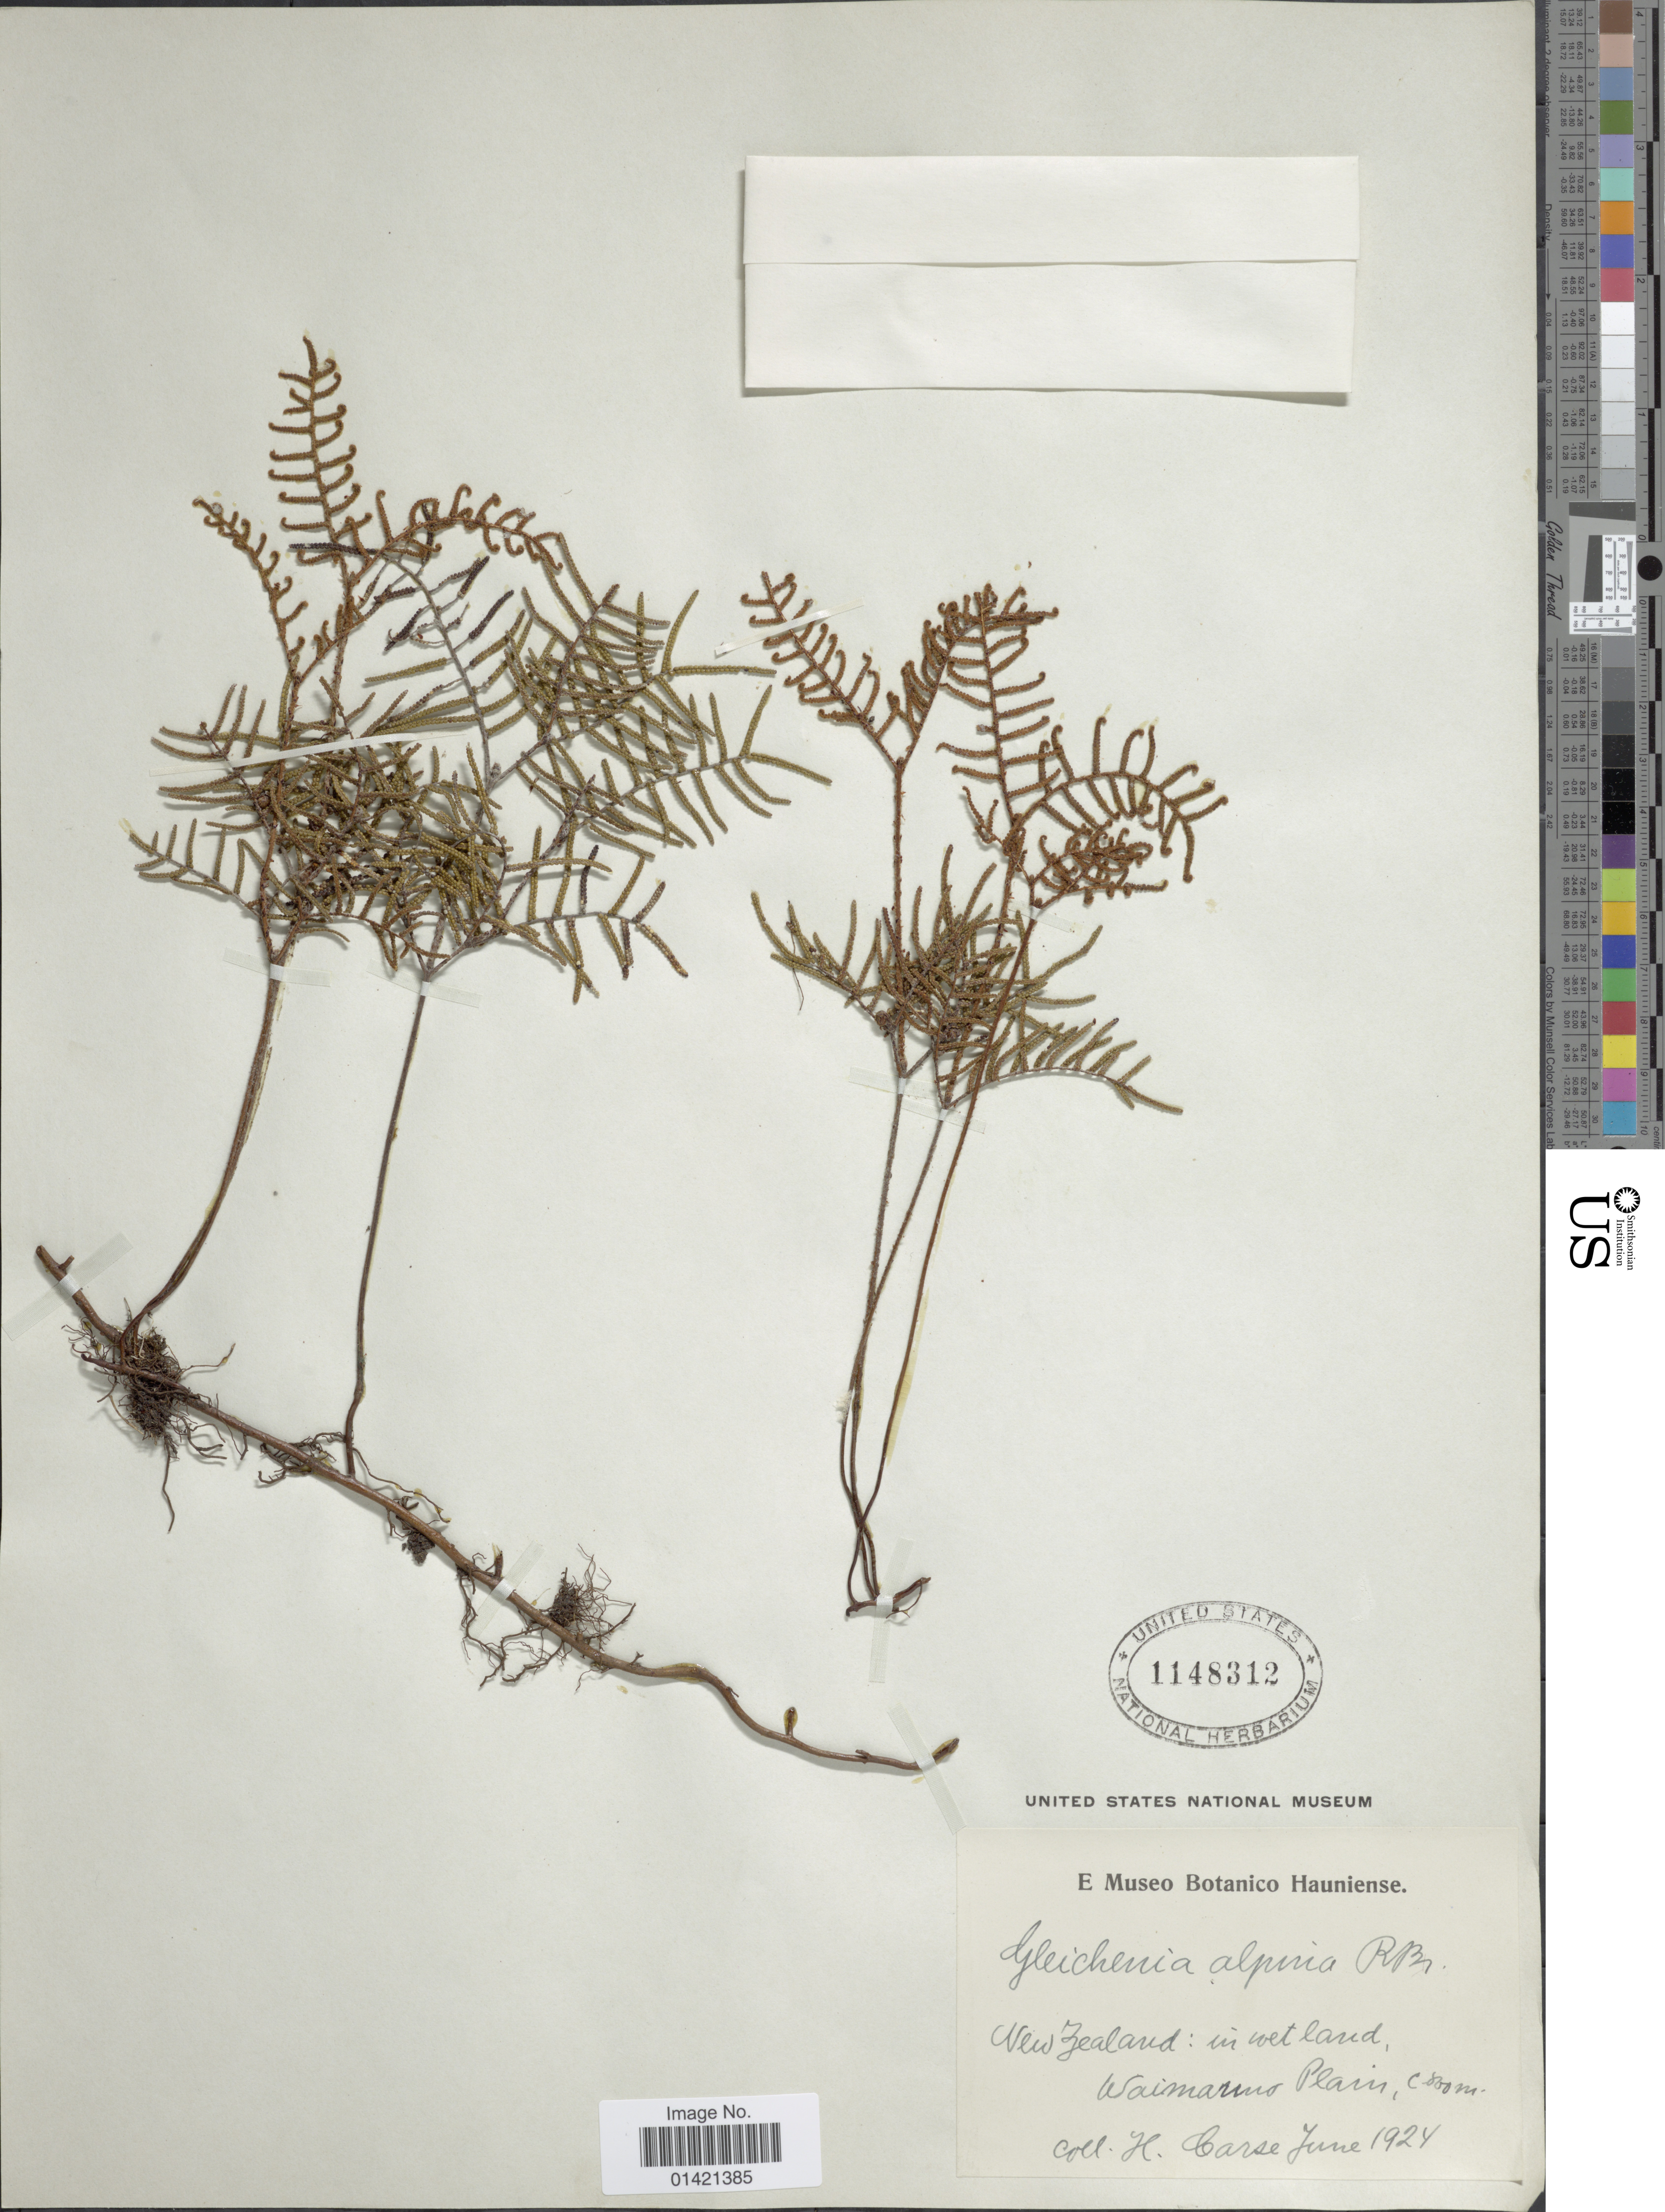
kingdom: Plantae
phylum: Tracheophyta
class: Polypodiopsida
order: Gleicheniales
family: Gleicheniaceae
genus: Gleichenia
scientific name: Gleichenia alpina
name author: R. Br.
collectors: H. Carse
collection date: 1924-06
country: New Zealand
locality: Waimarama Plain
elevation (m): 800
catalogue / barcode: US 1148312